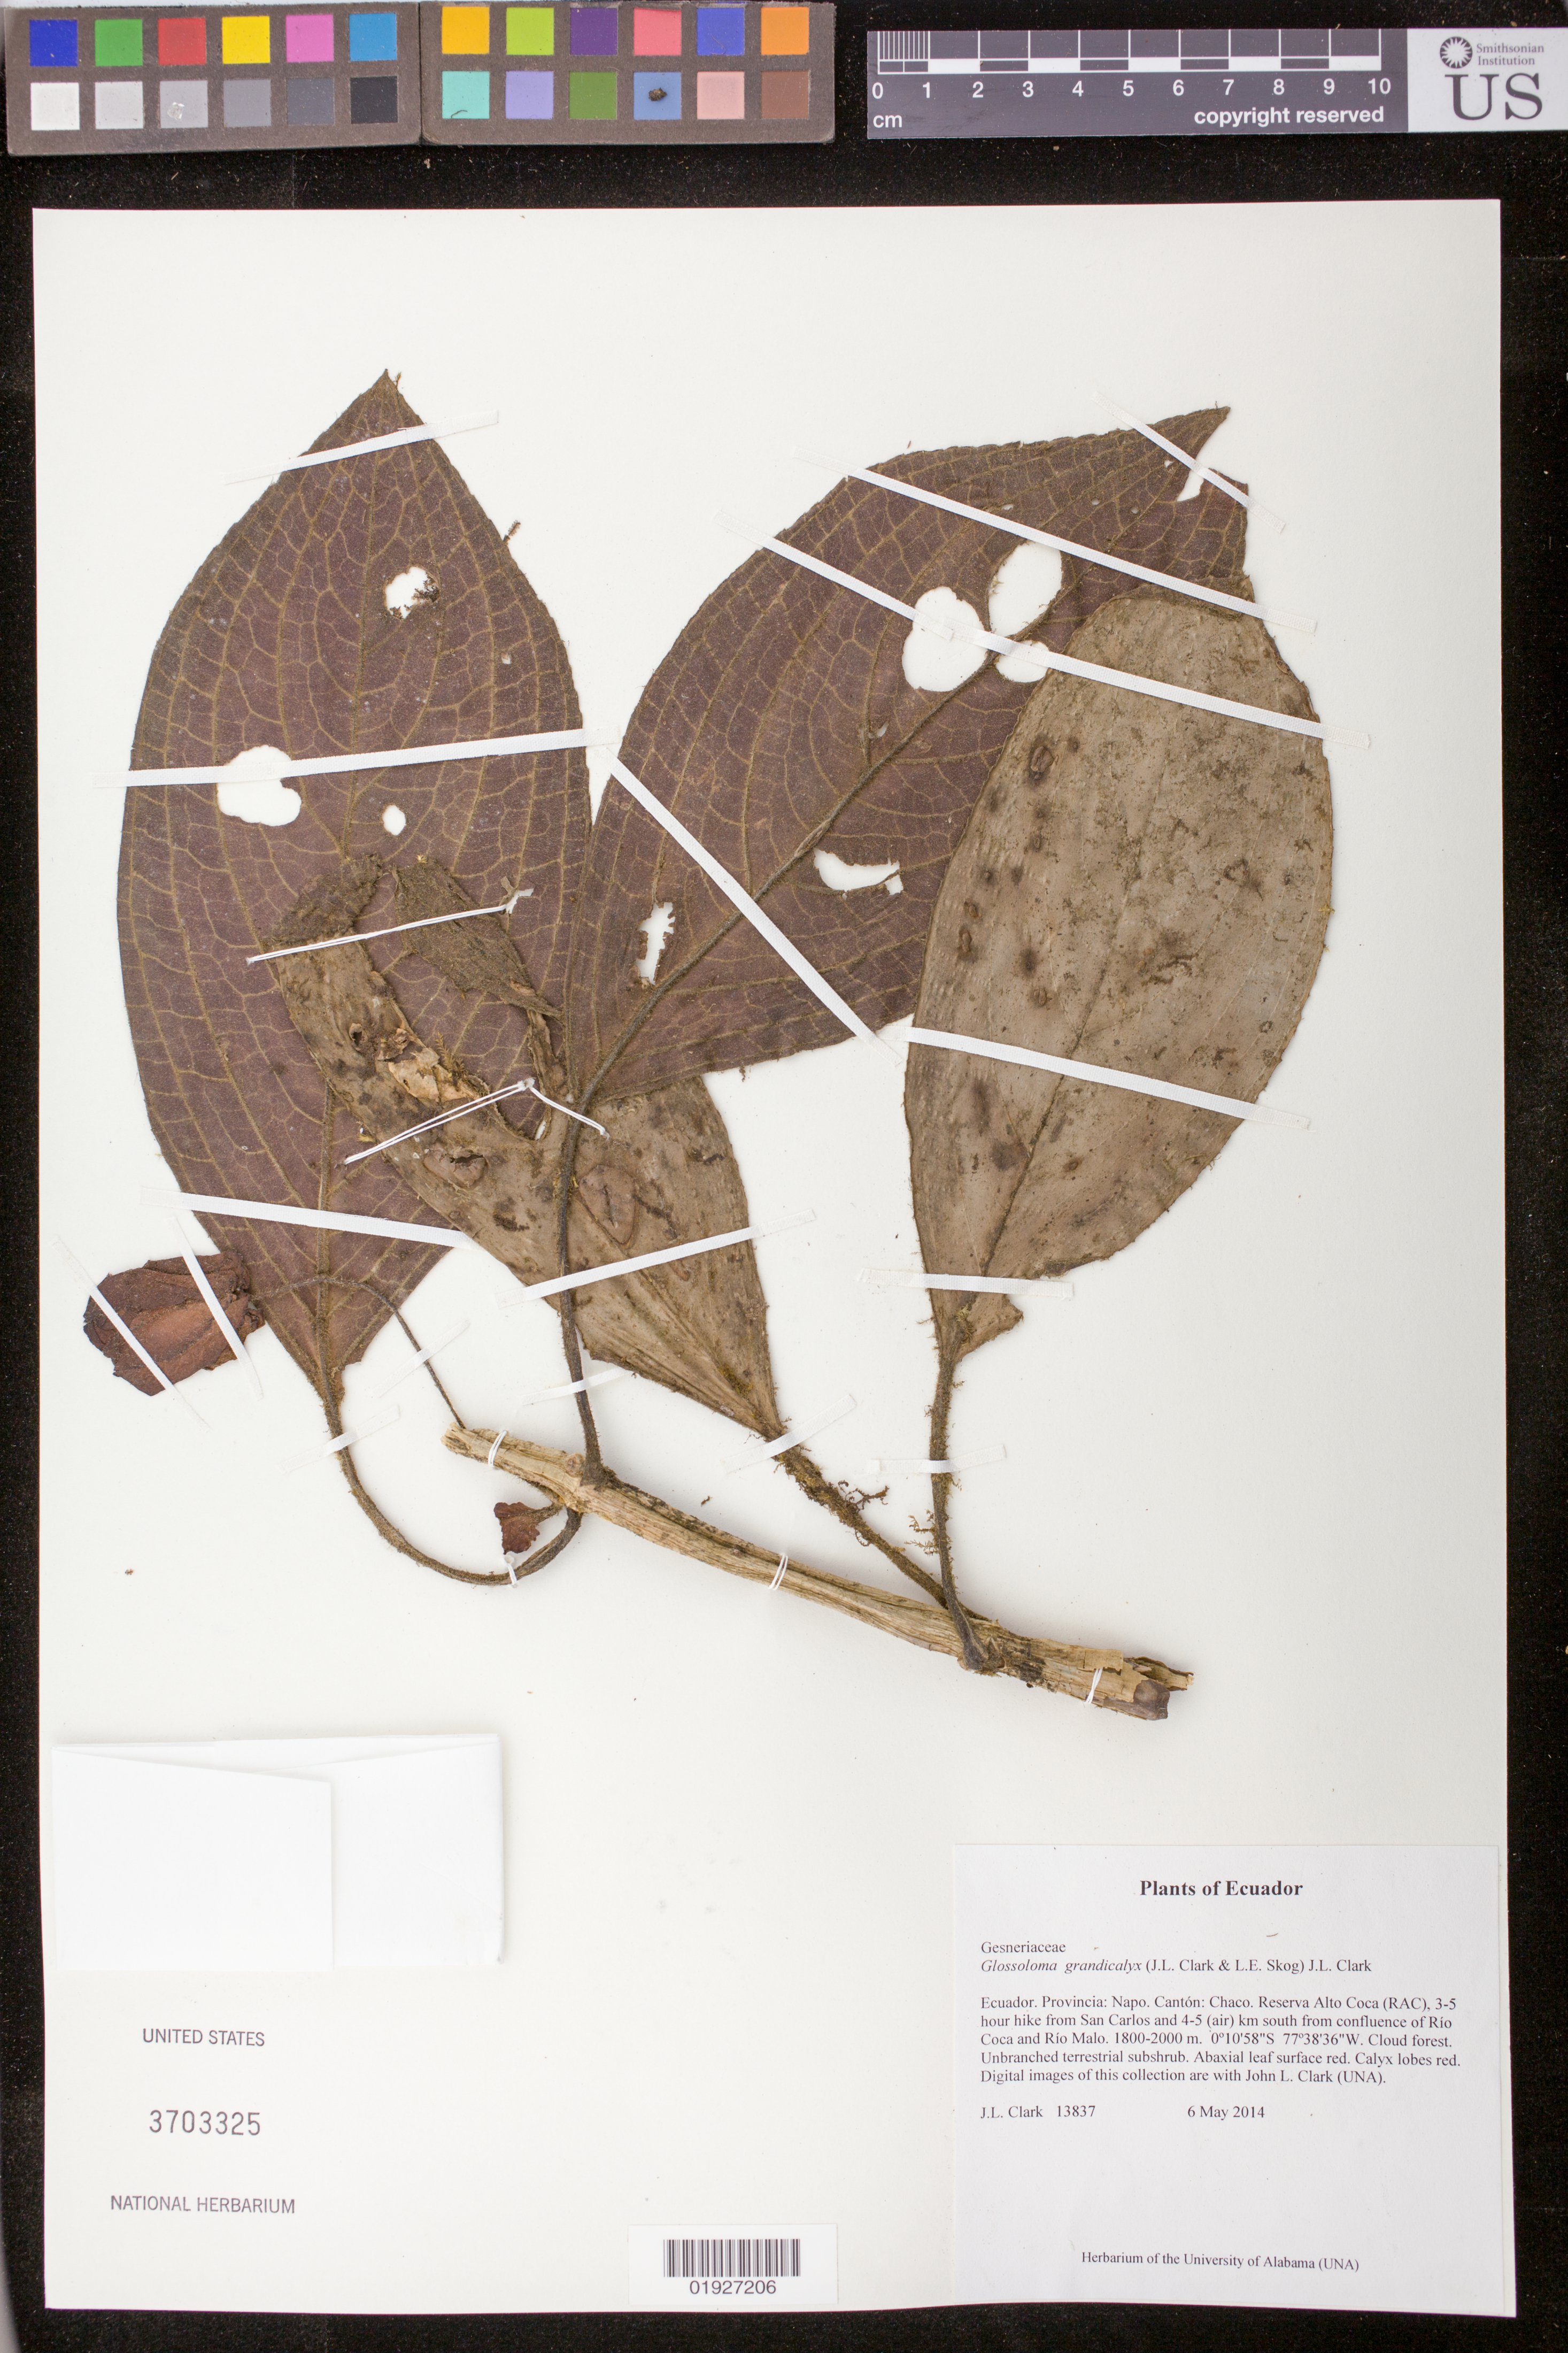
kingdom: Plantae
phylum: Tracheophyta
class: Magnoliopsida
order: Lamiales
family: Gesneriaceae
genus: Glossoloma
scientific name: Glossoloma grandicalyx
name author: (J.L. Clark & L.E. Skog) J.L. Clark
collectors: J. L. Clark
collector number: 13837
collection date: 2014-05-06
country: Ecuador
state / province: Napo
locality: Canton: Chaco. Reserva Alto Coca (RAC), 3-5 hour hike from San Carlos and 4-5 (air) km south from confluence of Rio Coca and Rio Malo.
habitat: Cloud forest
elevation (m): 1800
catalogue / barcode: US 3703325